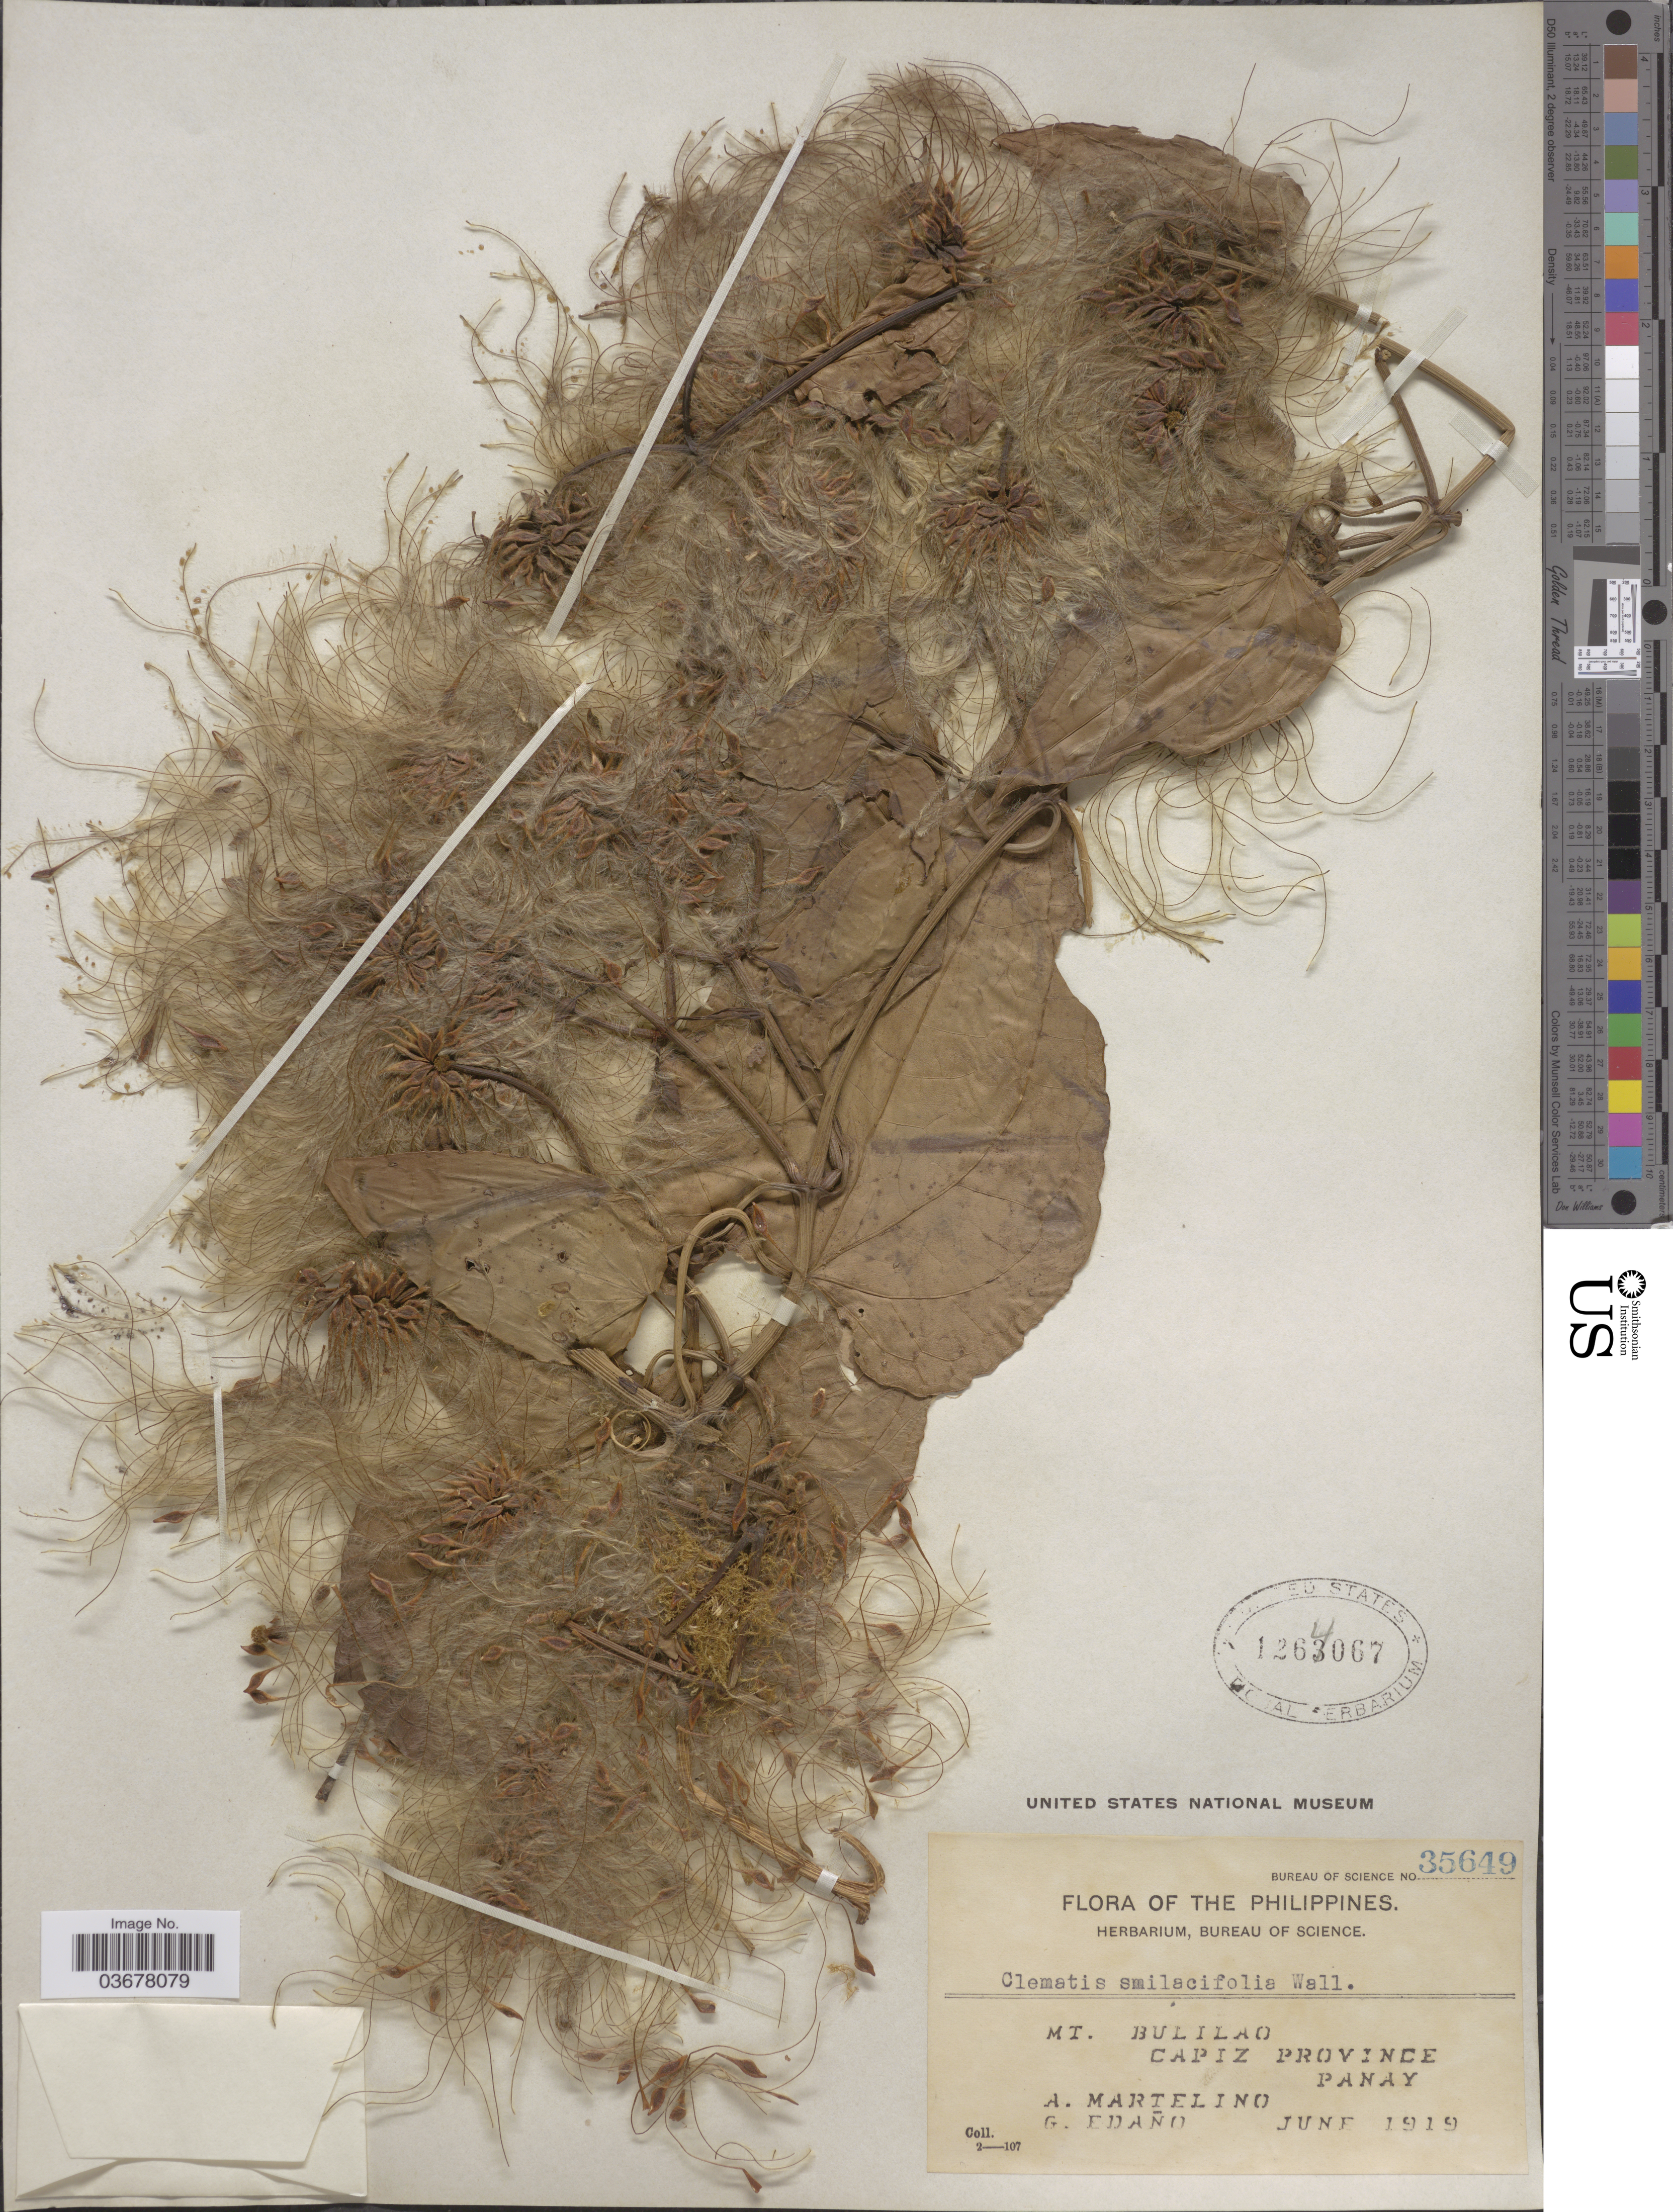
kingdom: Plantae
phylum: Tracheophyta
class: Magnoliopsida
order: Ranunculales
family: Ranunculaceae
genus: Clematis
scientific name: Clematis smilacifolia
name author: Wall.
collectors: A. Martelino & G. Edaño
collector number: Bureau of Science 35649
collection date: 1919-06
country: Philippines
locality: Mt. Bulilao. Capiz Province. Panay.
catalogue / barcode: US 1264067